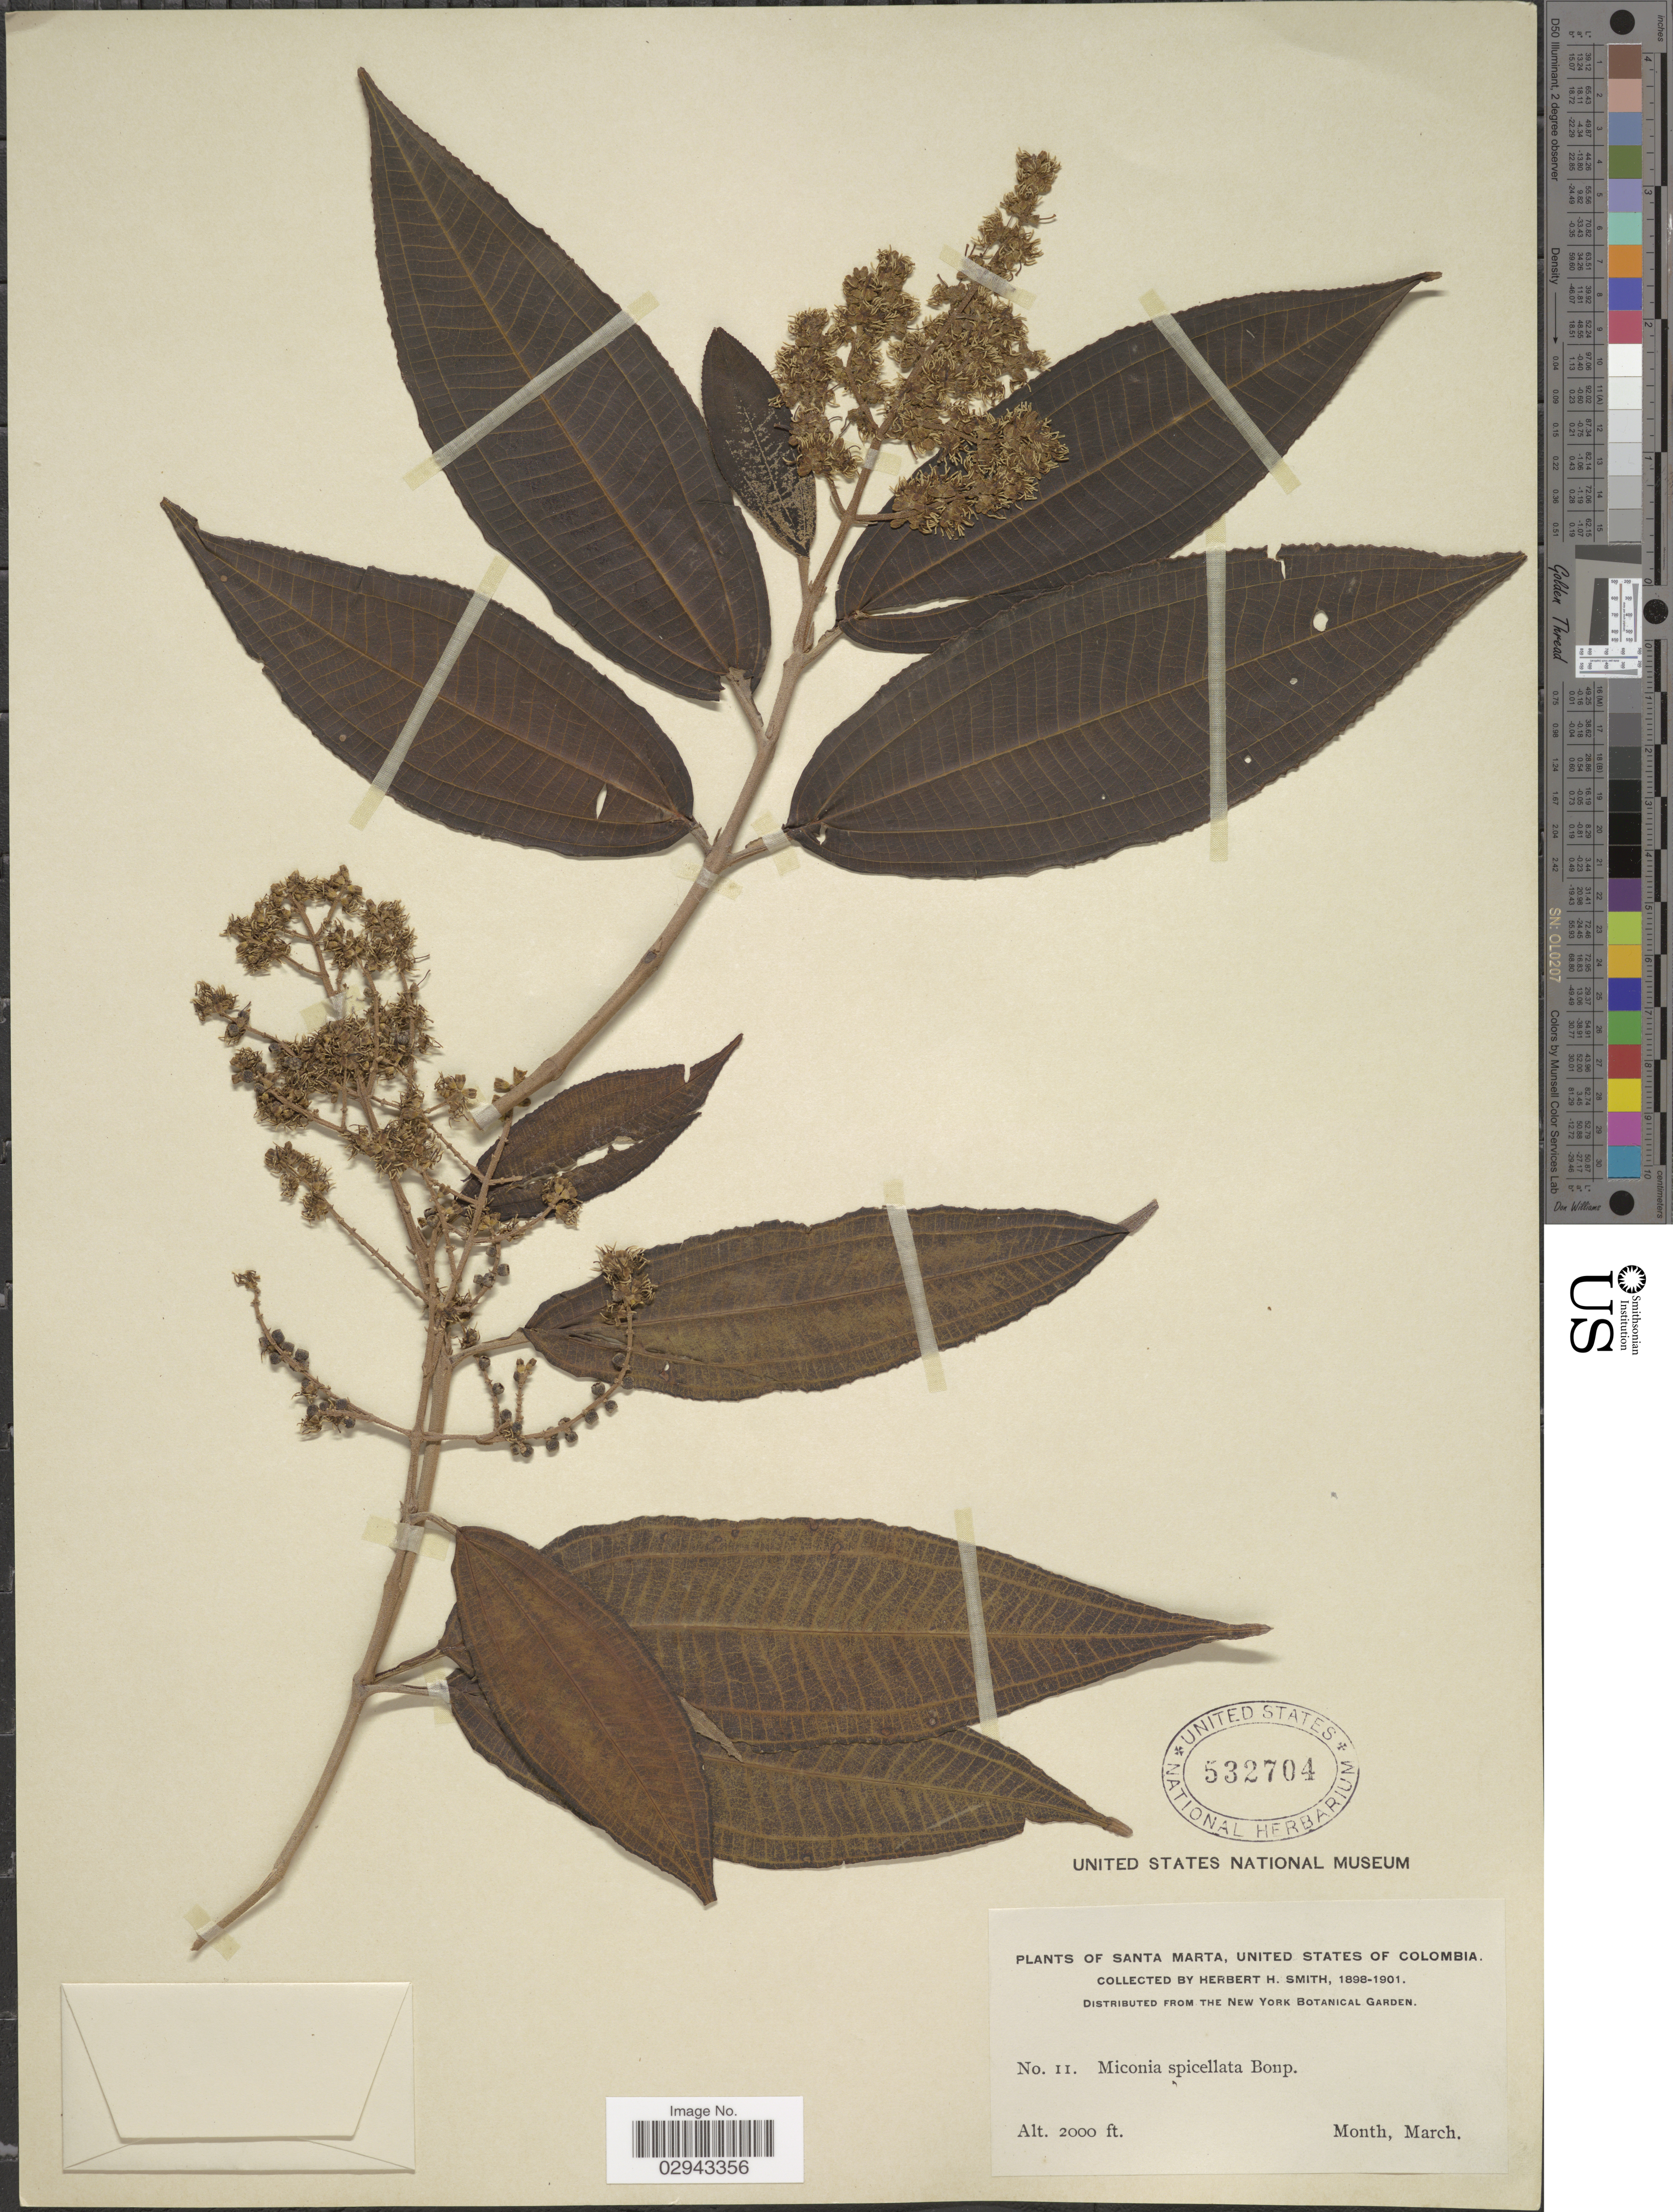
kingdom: Plantae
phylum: Tracheophyta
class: Magnoliopsida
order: Myrtales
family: Melastomataceae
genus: Miconia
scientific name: Miconia spicellata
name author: Bonpl. ex Naudin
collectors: Herbert H. Smith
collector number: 11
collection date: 1898-03/1901-03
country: Colombia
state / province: Magdalena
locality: Santa Marta, United States of Colombia.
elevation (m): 610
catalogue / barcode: US 532704